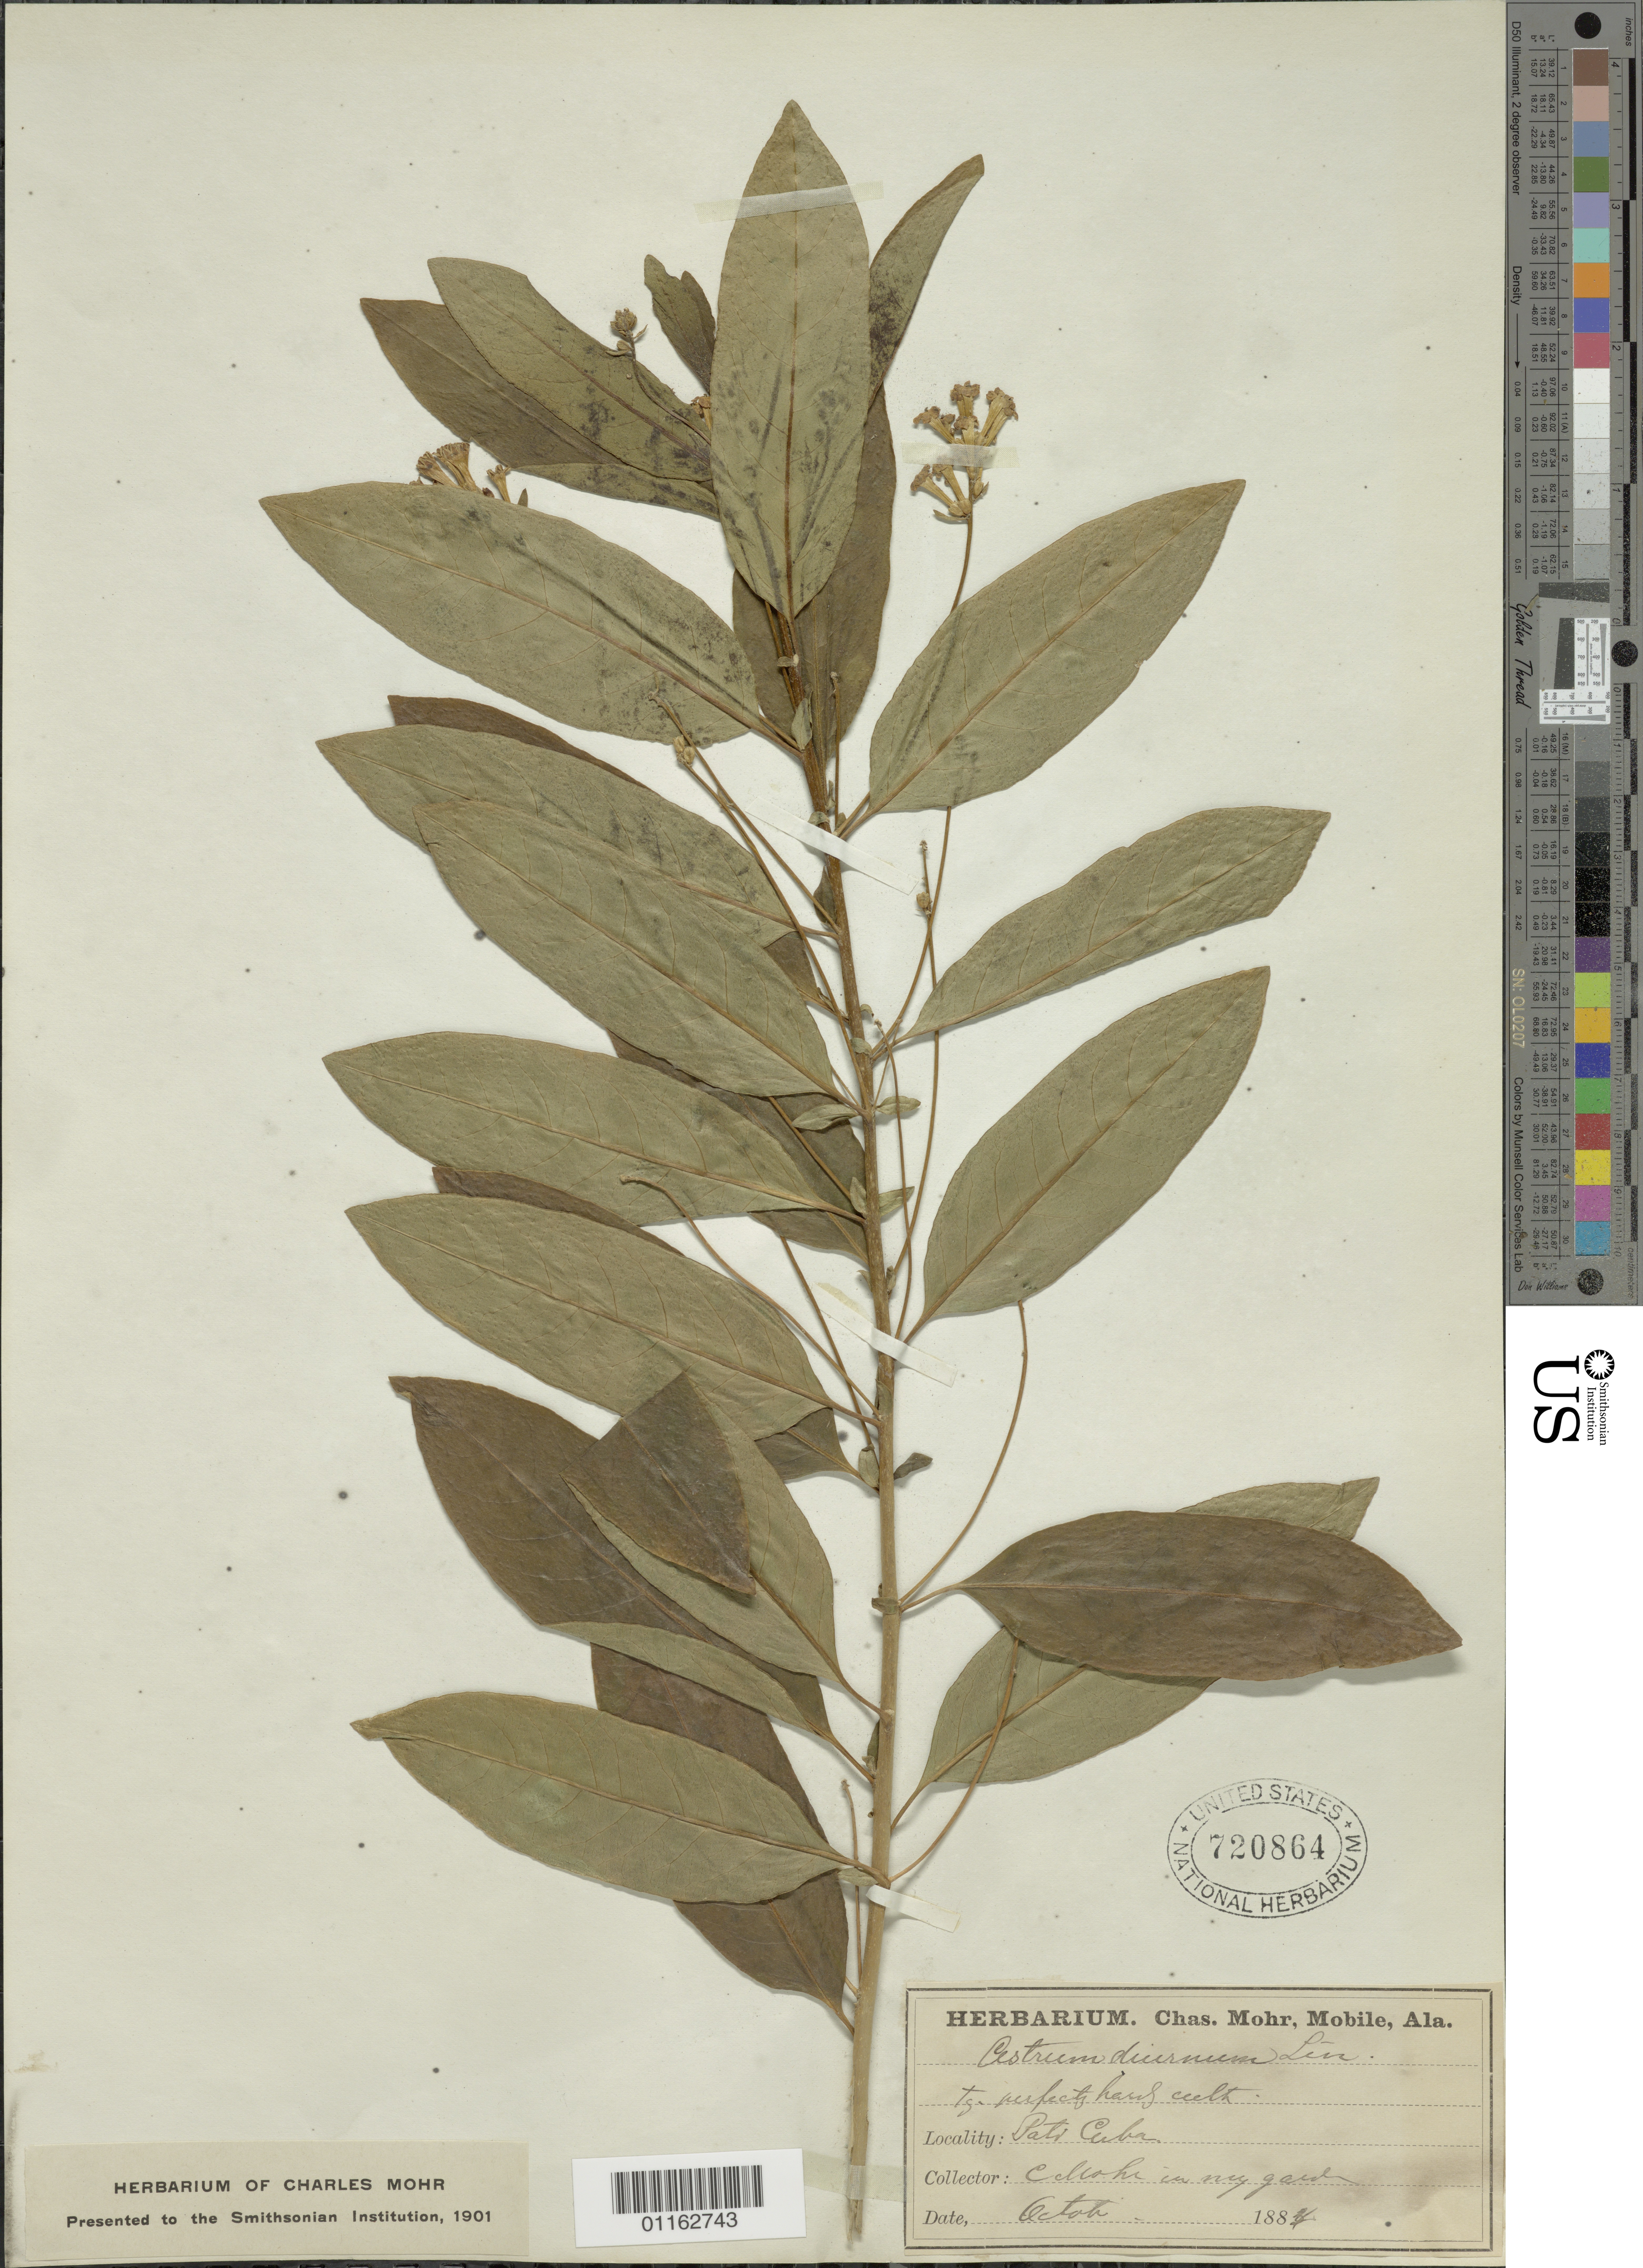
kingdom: Plantae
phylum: Tracheophyta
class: Magnoliopsida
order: Solanales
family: Solanaceae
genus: Cestrum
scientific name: Cestrum diurnum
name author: L.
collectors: C. T. Mohr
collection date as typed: Oct 1884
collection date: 1884-10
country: Cuba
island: Cuba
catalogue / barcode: US 720864